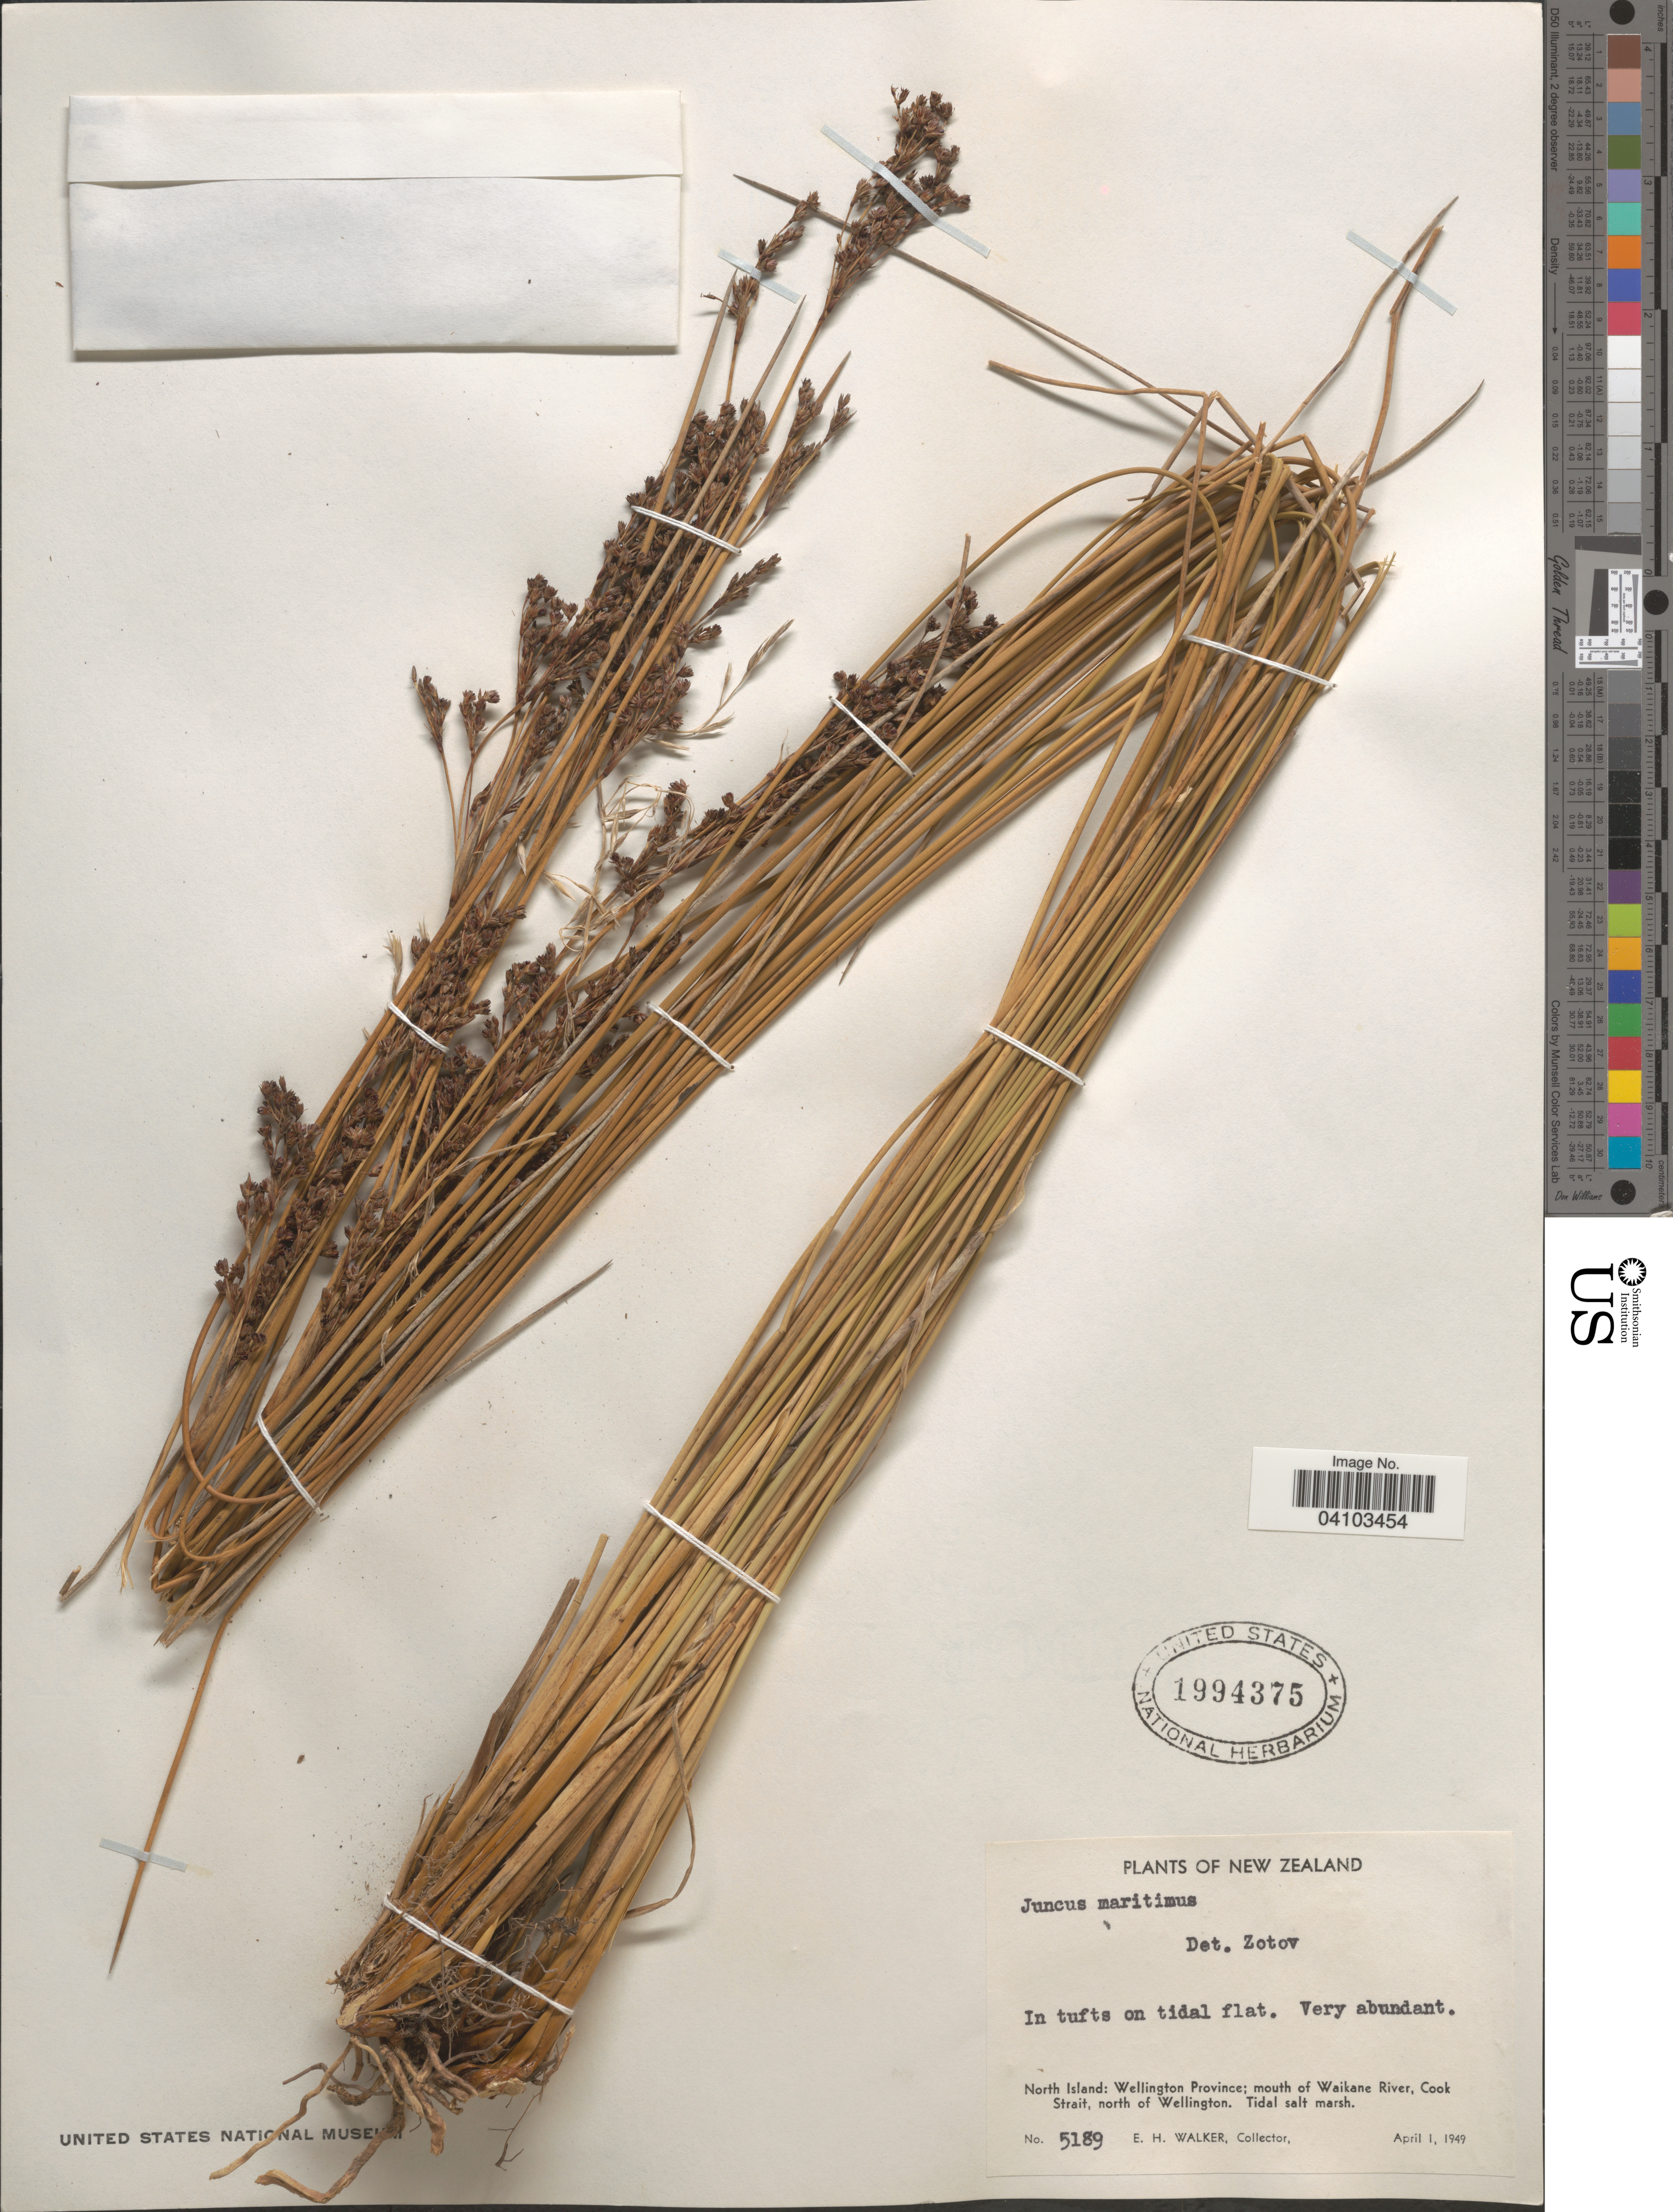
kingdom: Plantae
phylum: Tracheophyta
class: Liliopsida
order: Poales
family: Juncaceae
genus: Juncus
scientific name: Juncus maritimus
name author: Lam.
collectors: E. H. Walker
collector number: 5189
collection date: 1949-04-01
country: New Zealand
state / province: Wellington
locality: North Island: mouth of Waikane River, Cook Strait, north of Wellington.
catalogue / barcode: US 1994375